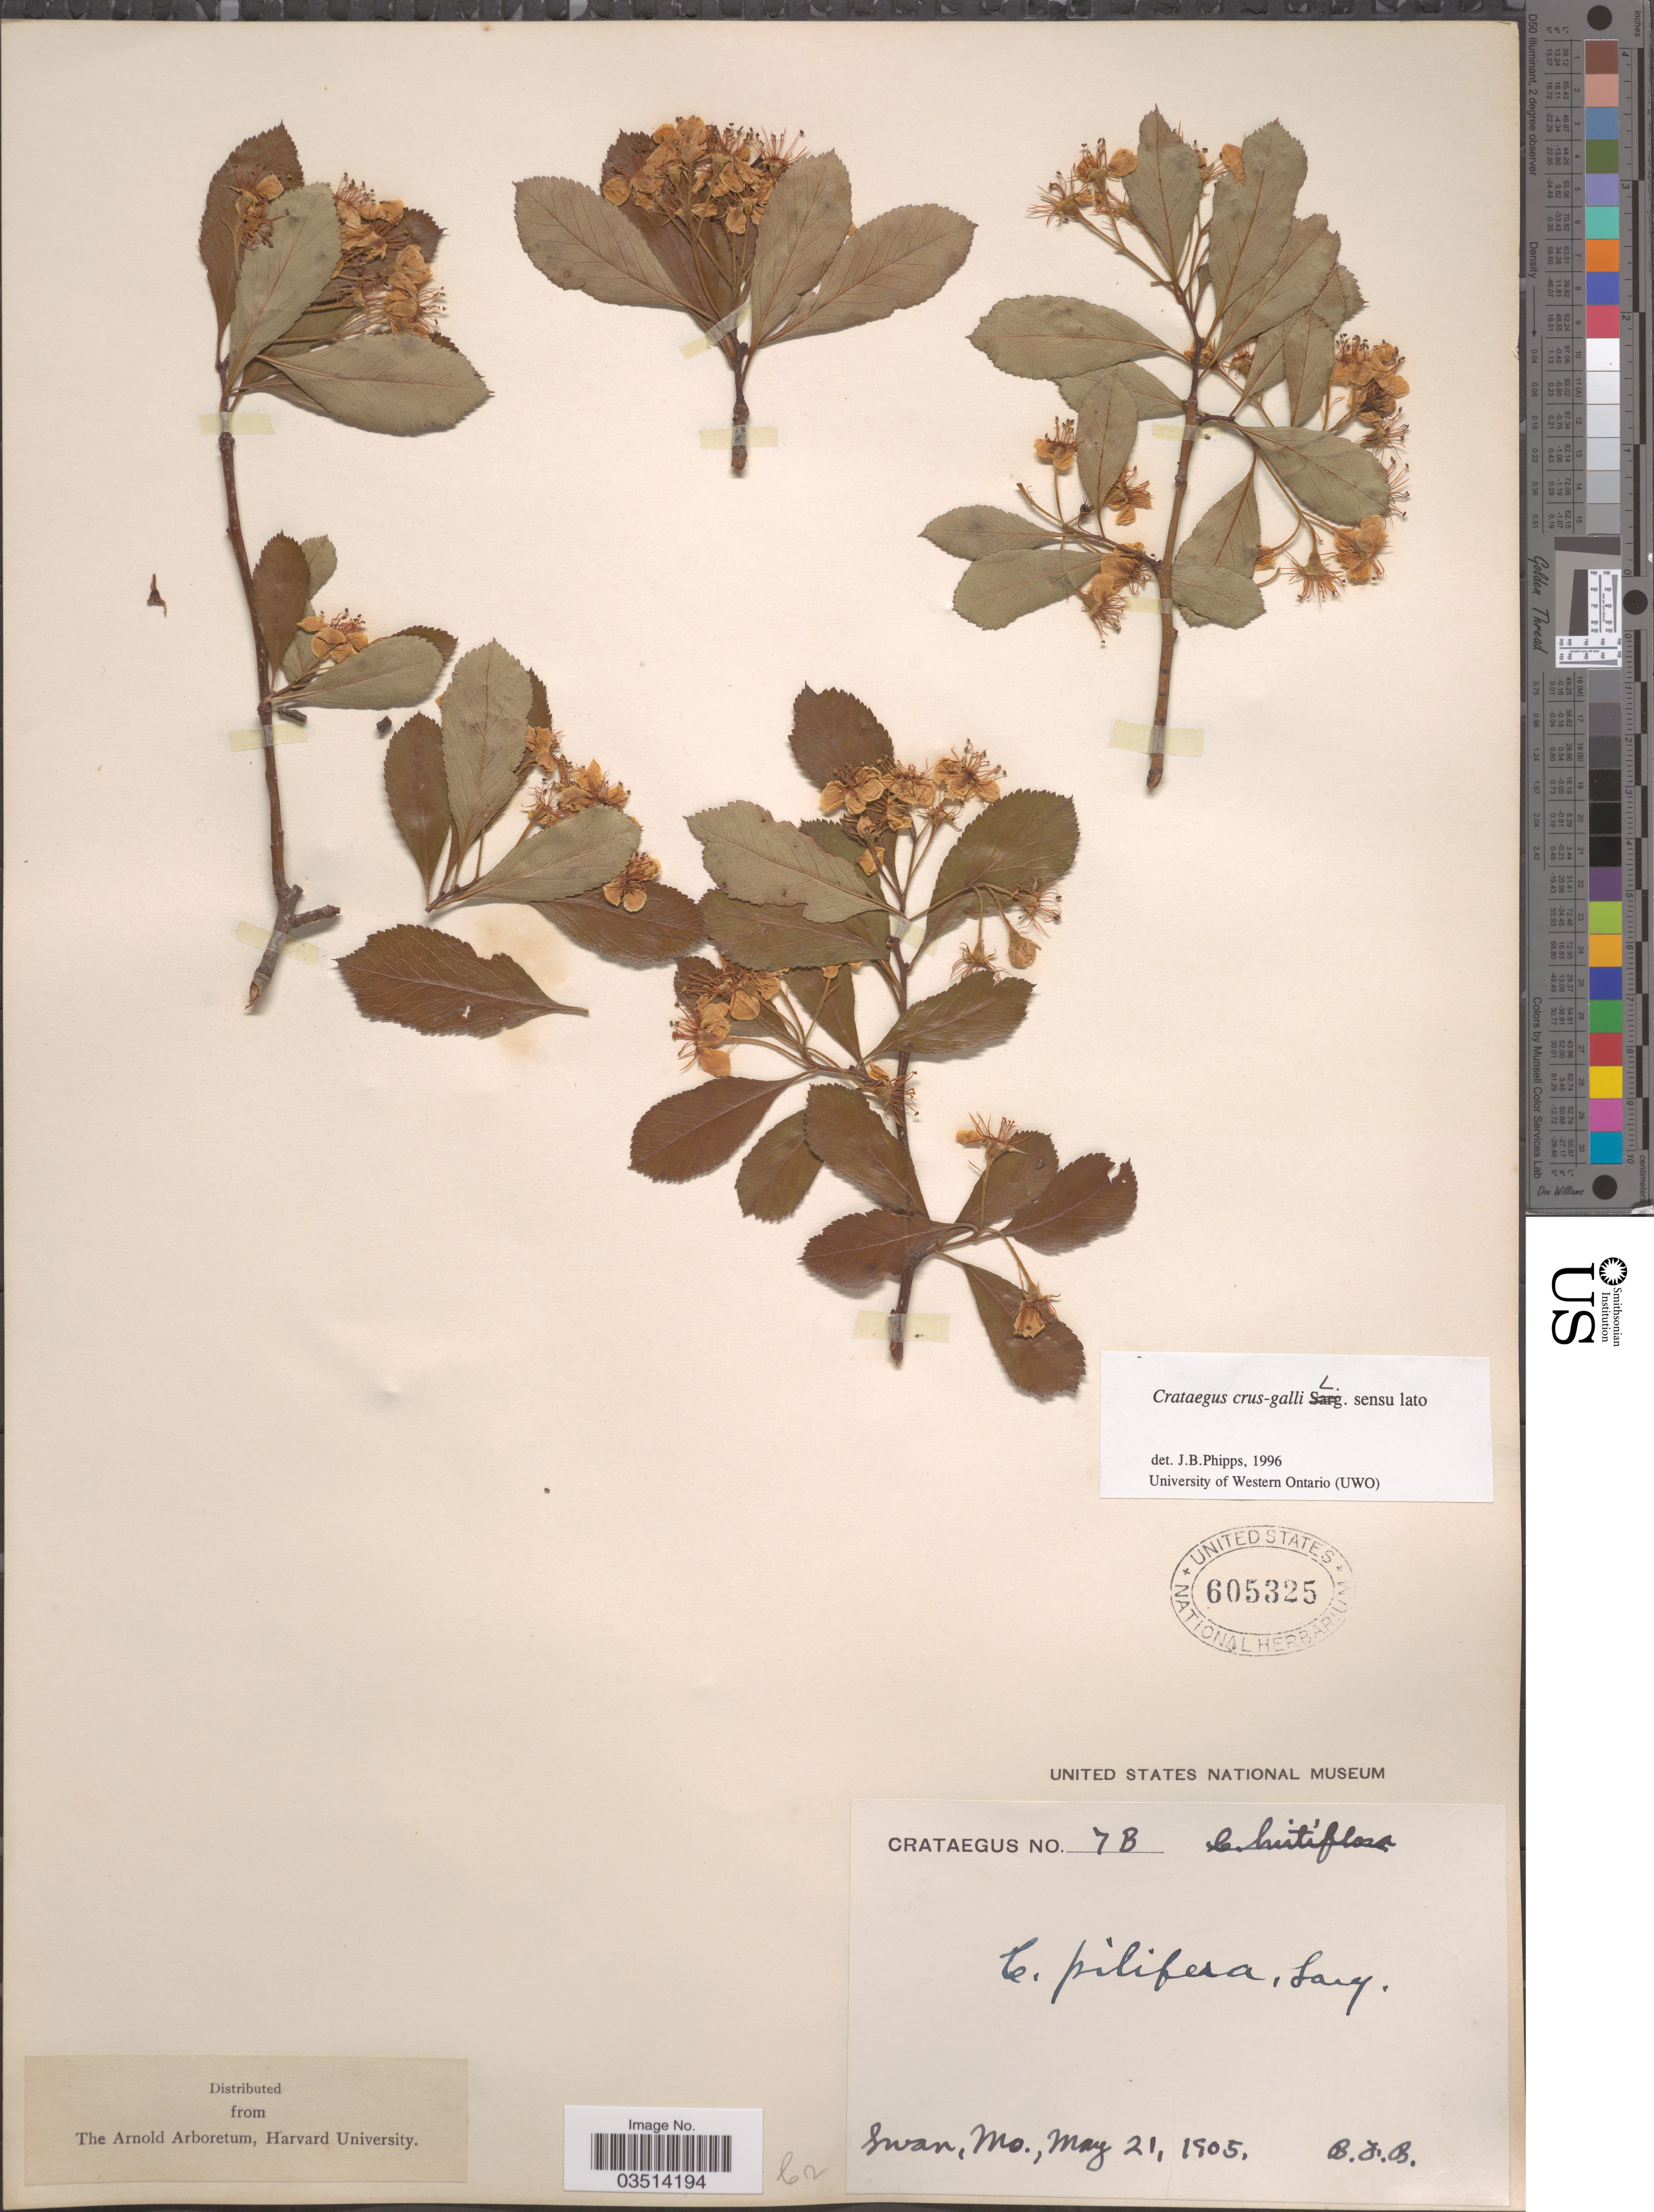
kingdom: Plantae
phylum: Tracheophyta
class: Magnoliopsida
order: Rosales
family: Rosaceae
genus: Crataegus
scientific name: Crataegus crus-galli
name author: L.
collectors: B. F. B.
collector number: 7B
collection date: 1905-05-21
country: United States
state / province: Missouri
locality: Swan.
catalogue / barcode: US 605325